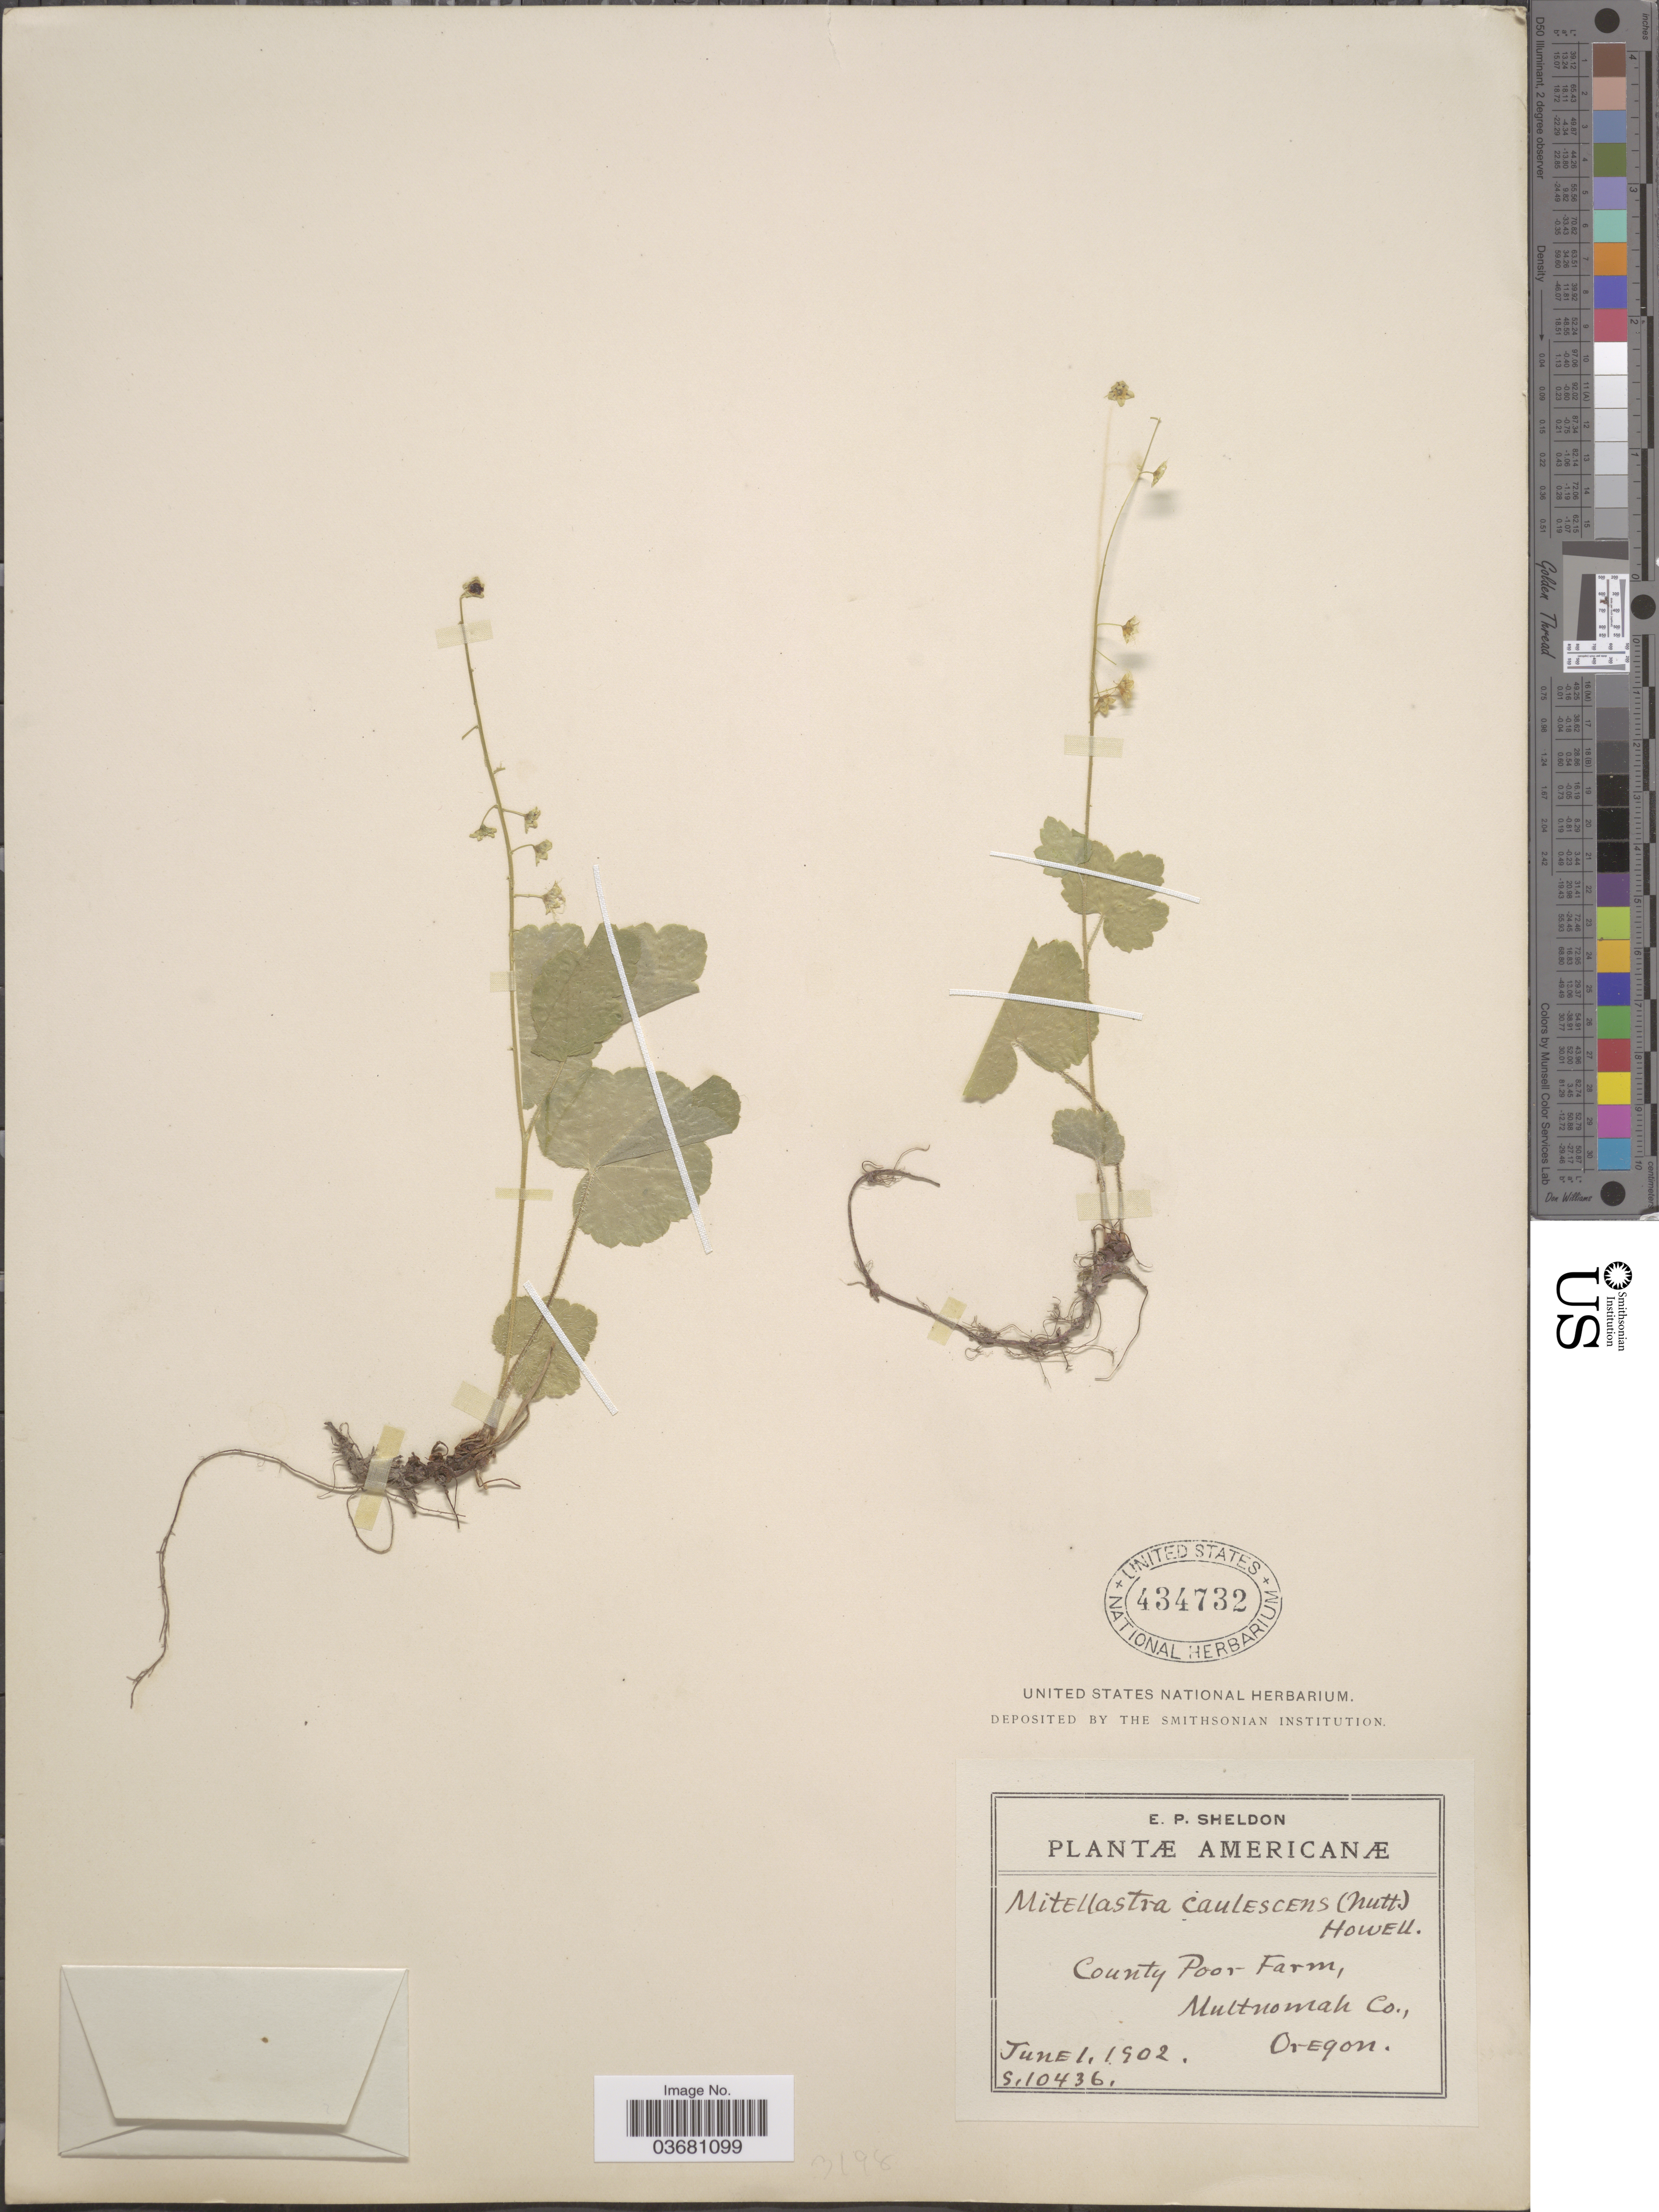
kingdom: Plantae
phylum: Tracheophyta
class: Magnoliopsida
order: Saxifragales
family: Saxifragaceae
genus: Mitella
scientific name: Mitella caulescens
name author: (Nutt.) Howell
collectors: E. P. Sheldon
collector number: S10436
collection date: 1902-06-01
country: United States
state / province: Oregon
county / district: Multnomah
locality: County Poor Farm, Multnomah Co.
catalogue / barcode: US 434732